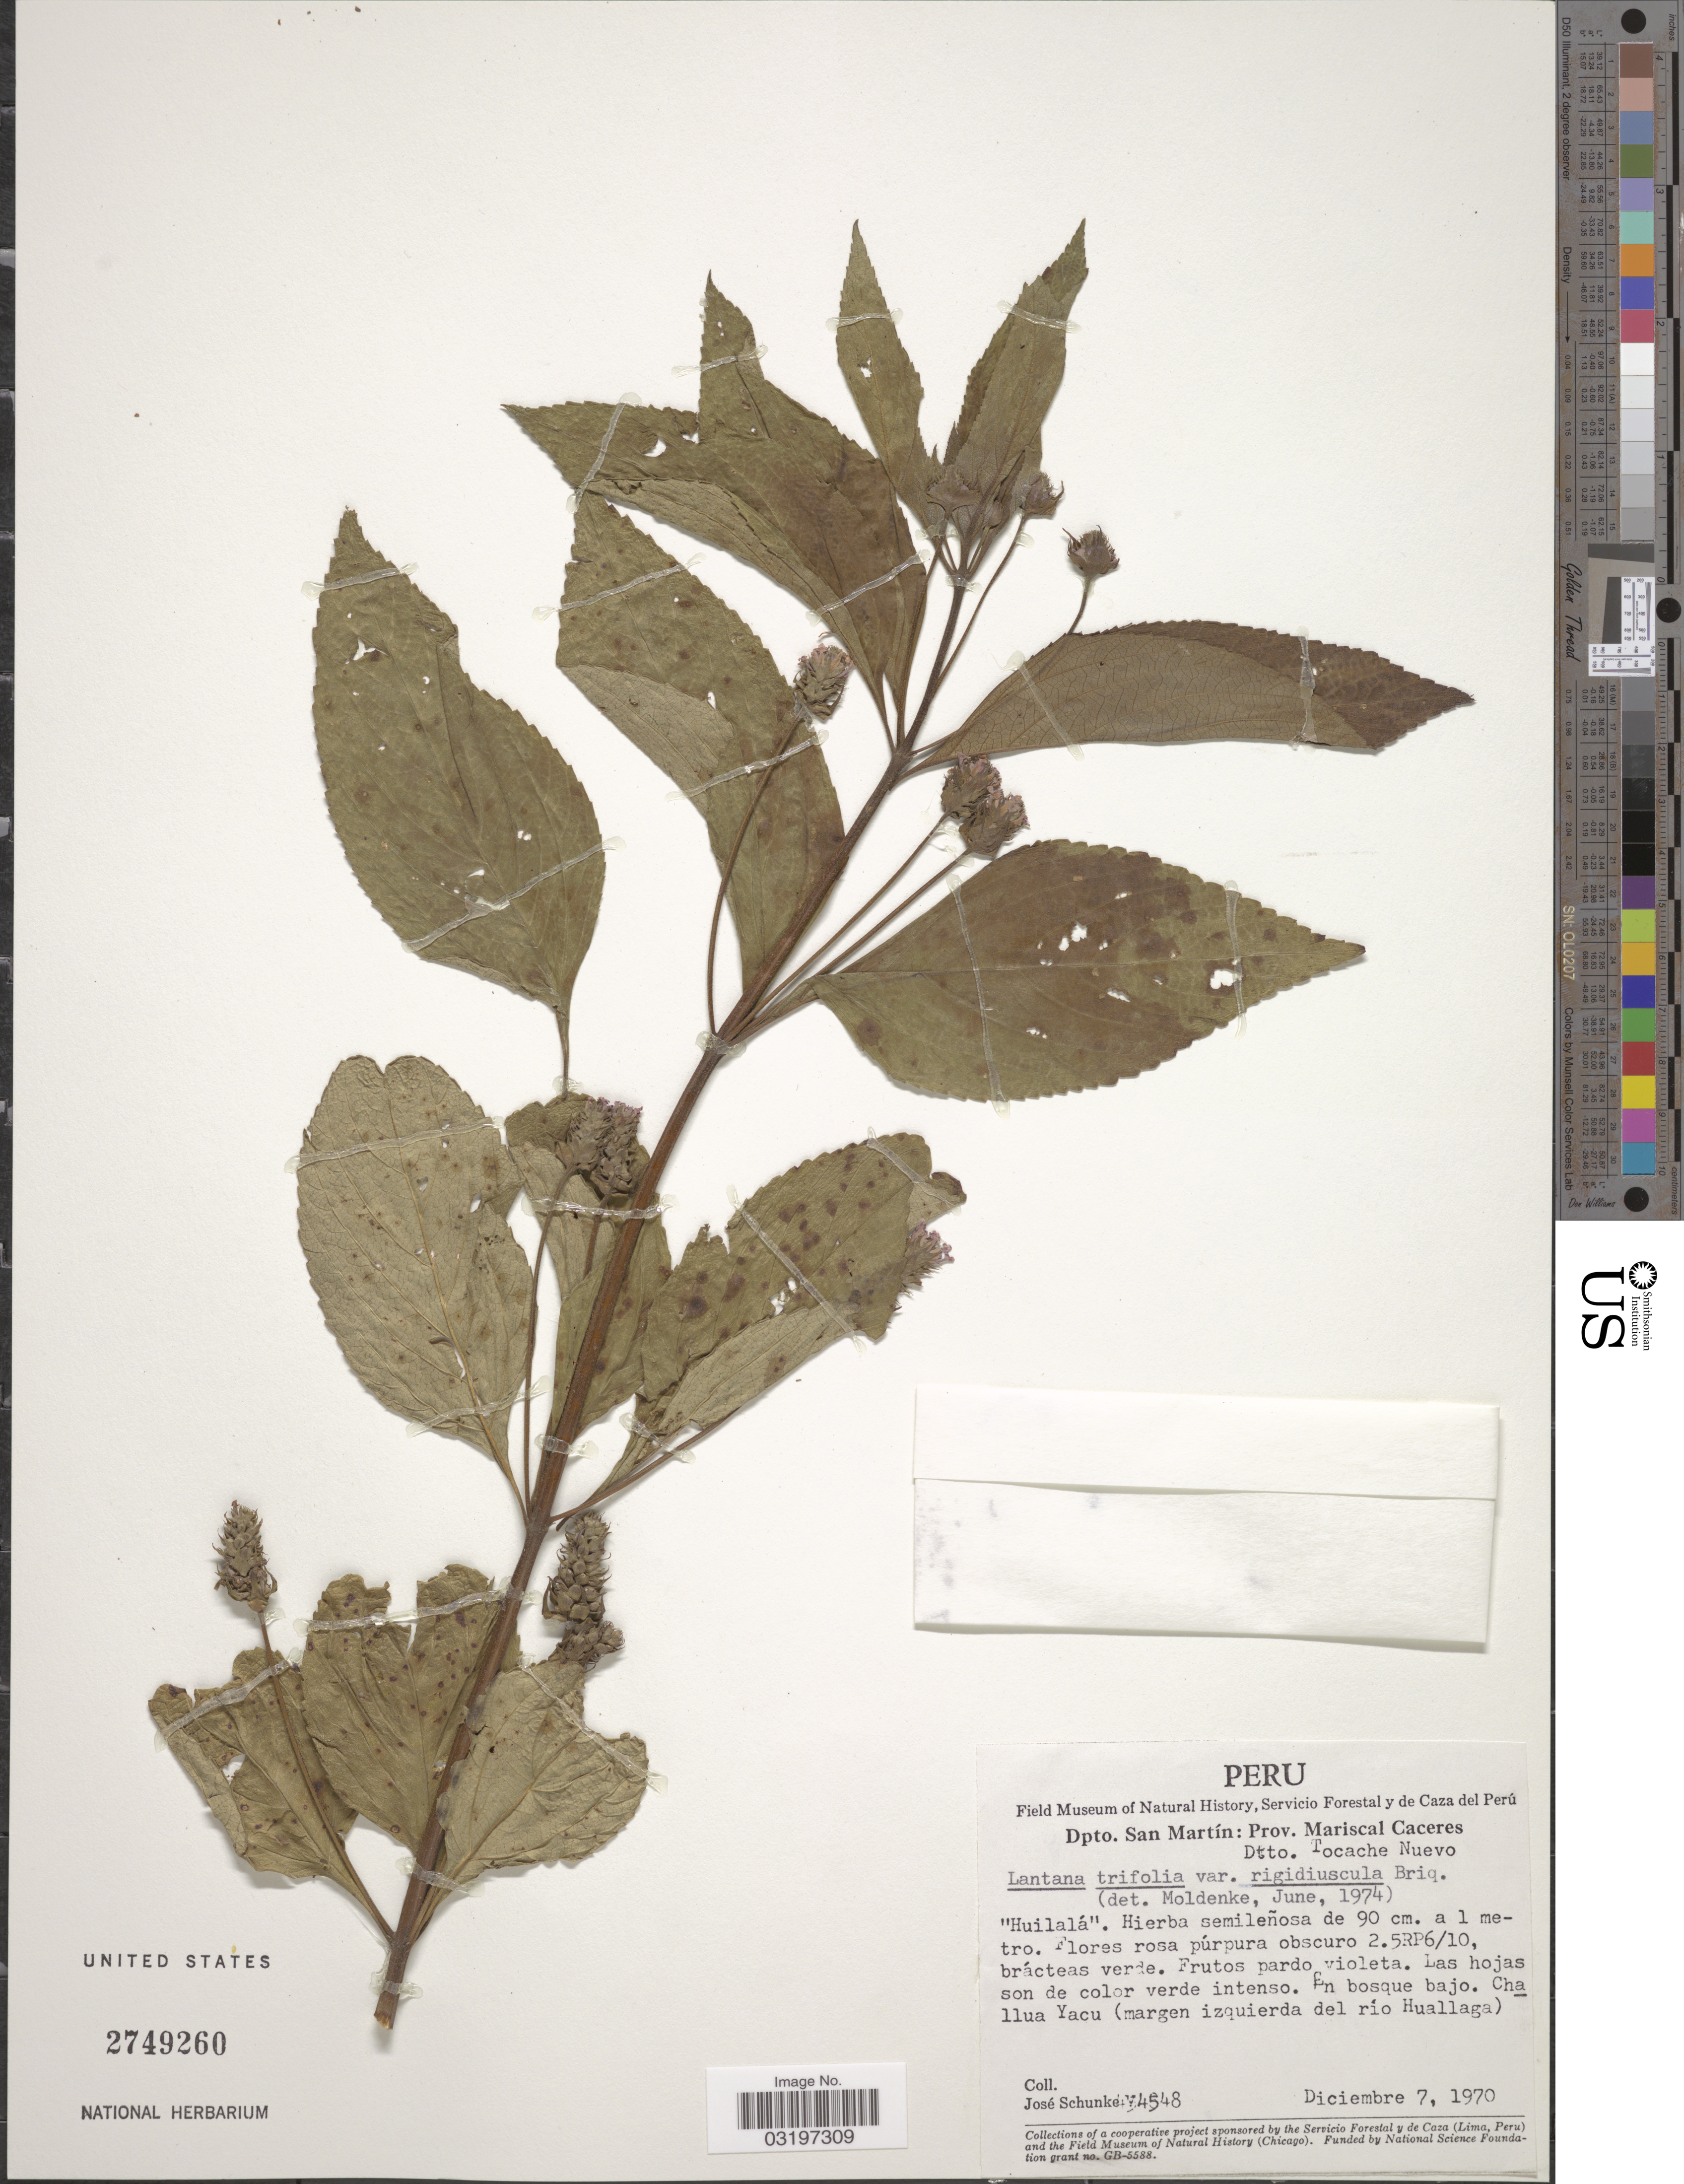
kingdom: Plantae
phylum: Tracheophyta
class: Magnoliopsida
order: Lamiales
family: Verbenaceae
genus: Lantana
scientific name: Lantana trifolia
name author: L.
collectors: J. Schunke Vigo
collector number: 4548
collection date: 1970-12-07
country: Peru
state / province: San Martín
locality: Dpto. San Martín: Prov. Mariscal Caceres. Dtto. Tocache Nuevo. Challua Yacu (margen izquierda del río Huallaga).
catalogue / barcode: US 2749260